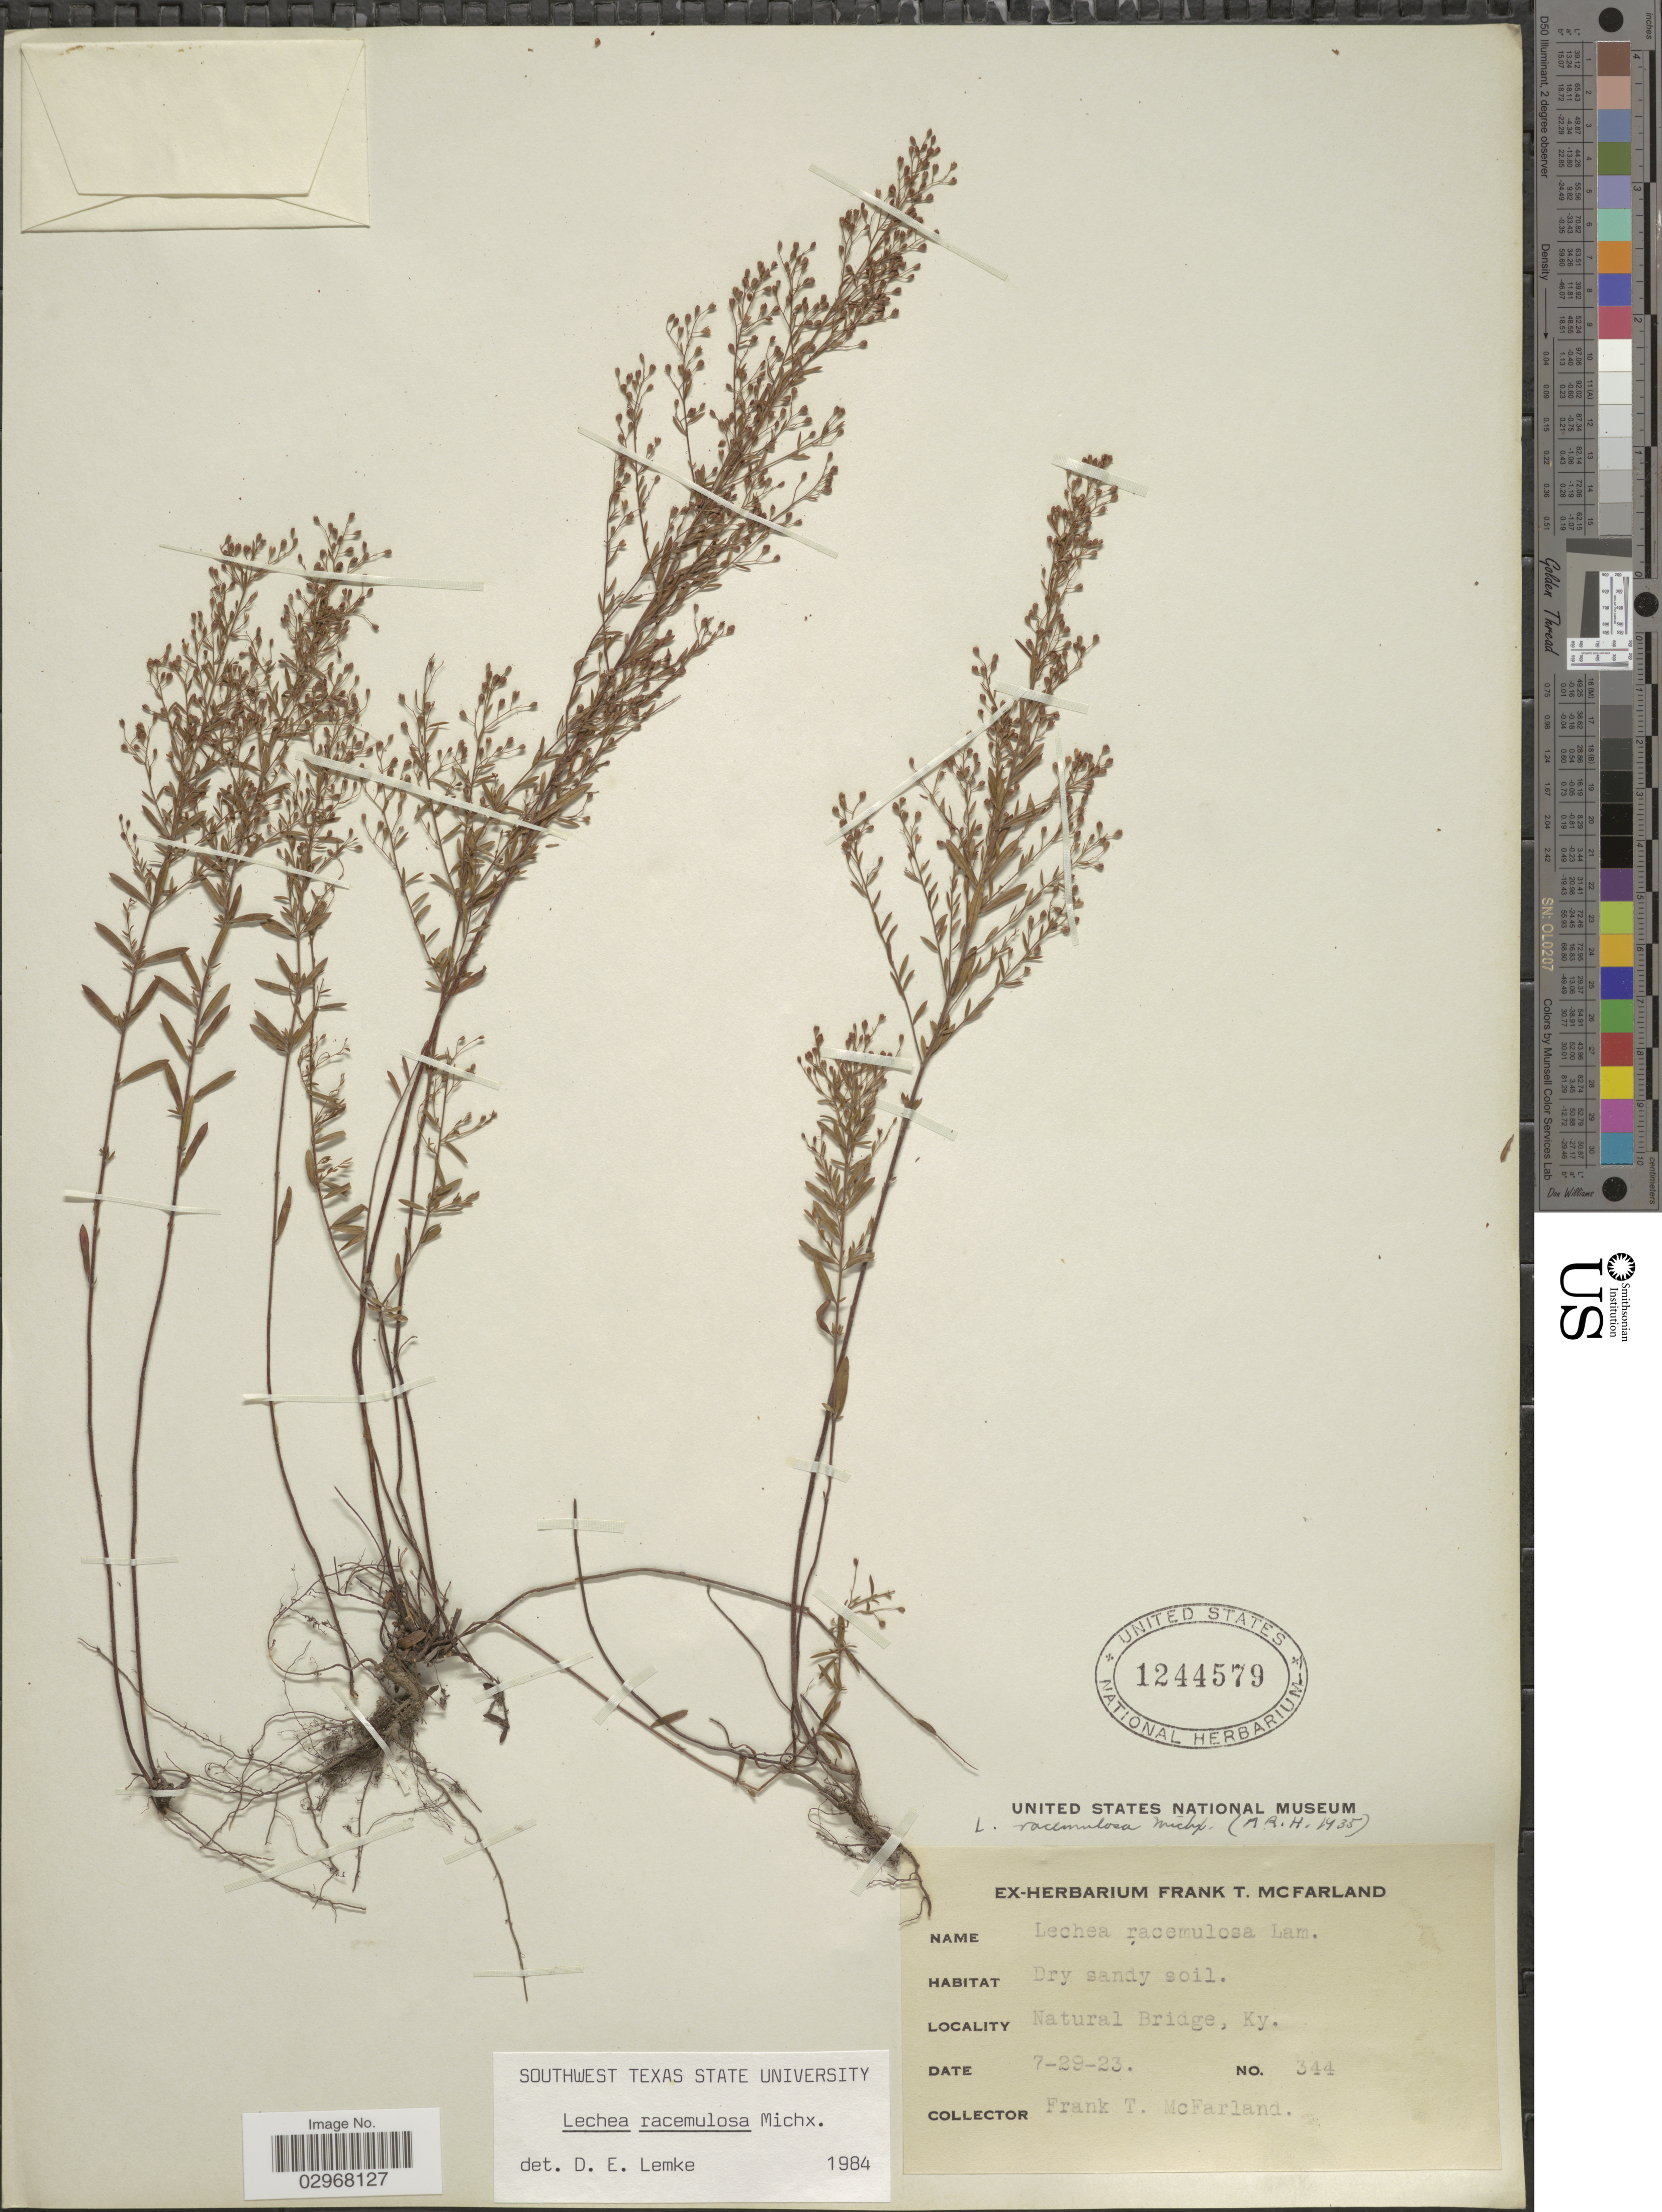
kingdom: Plantae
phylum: Tracheophyta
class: Magnoliopsida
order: Malvales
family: Cistaceae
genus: Lechea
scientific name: Lechea racemulosa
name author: Michx.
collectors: F. McFarland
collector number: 344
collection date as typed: Transcribed d/m/y: 29/7/23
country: United States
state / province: Kentucky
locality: Natural Bridge, Ky.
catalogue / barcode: US 1244579